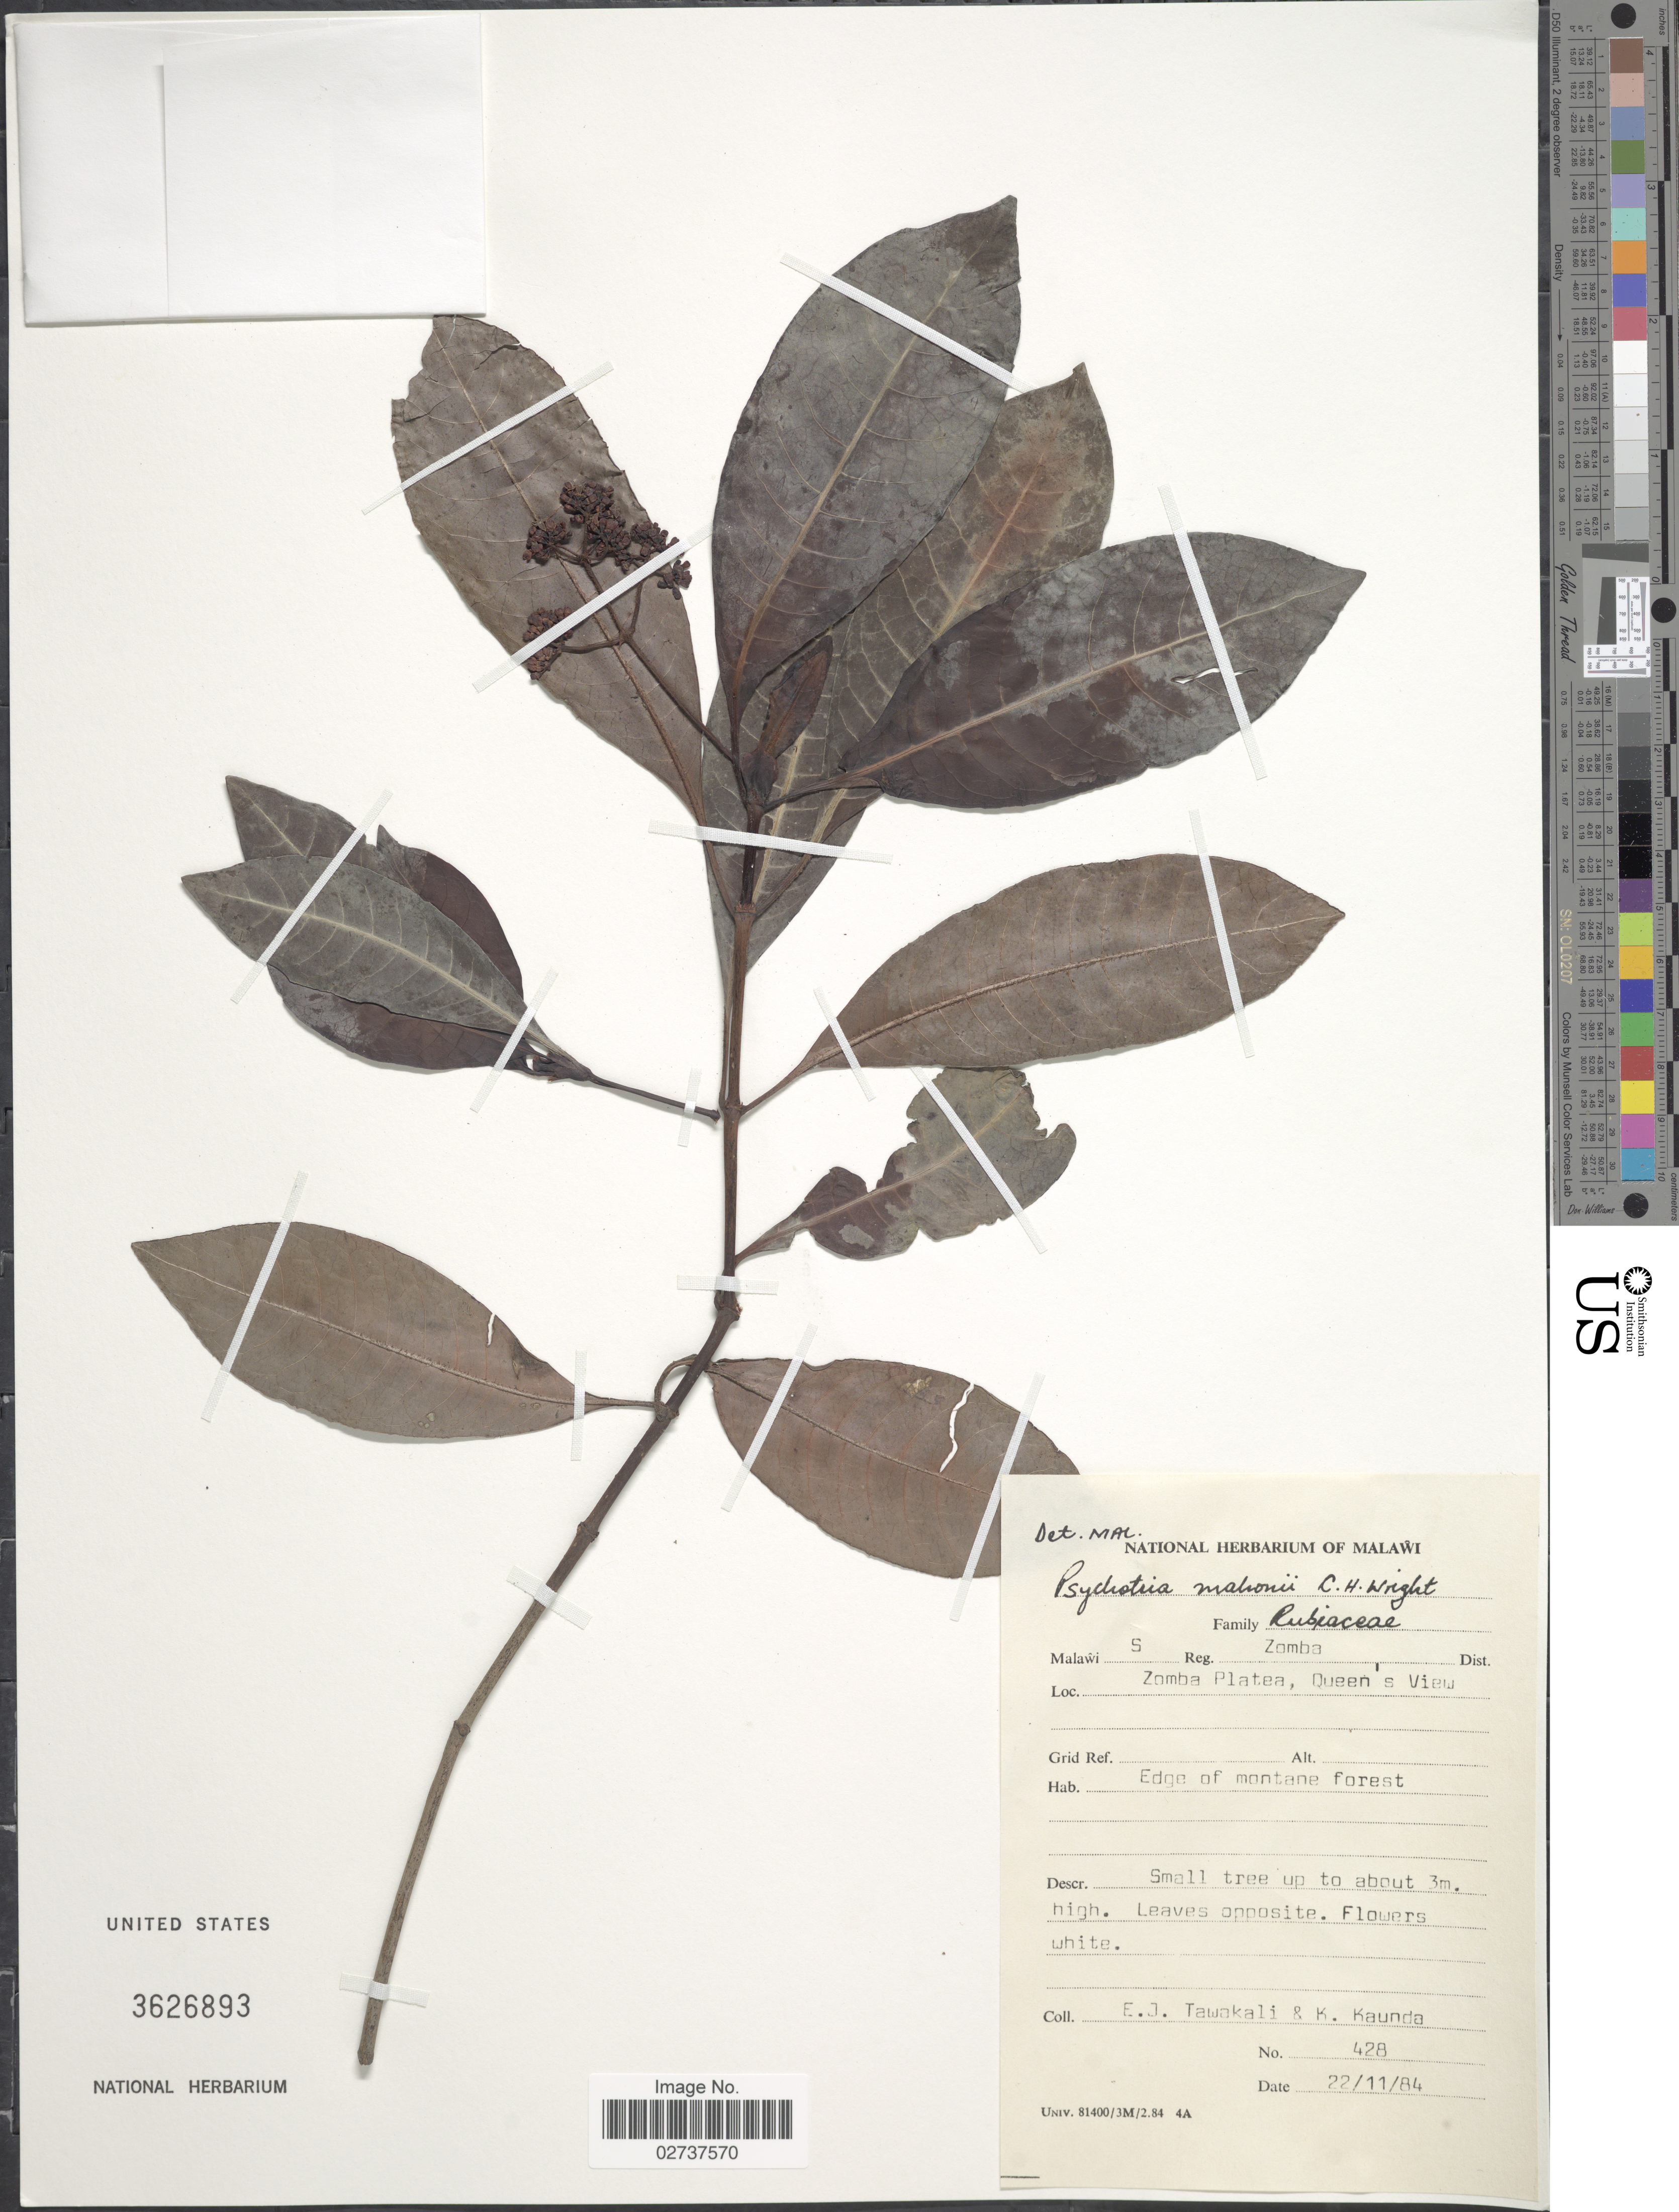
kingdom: Plantae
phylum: Tracheophyta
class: Magnoliopsida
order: Gentianales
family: Rubiaceae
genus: Psychotria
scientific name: Psychotria mahonii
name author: C.H. Wright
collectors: E. Tawakali & K. Kaunda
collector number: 428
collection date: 1984-11-22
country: Malawi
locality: Malawi S Reg. Zomba Dist., Zomba Plateau, Queen's View, Edge of montane forest.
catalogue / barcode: US 3626893